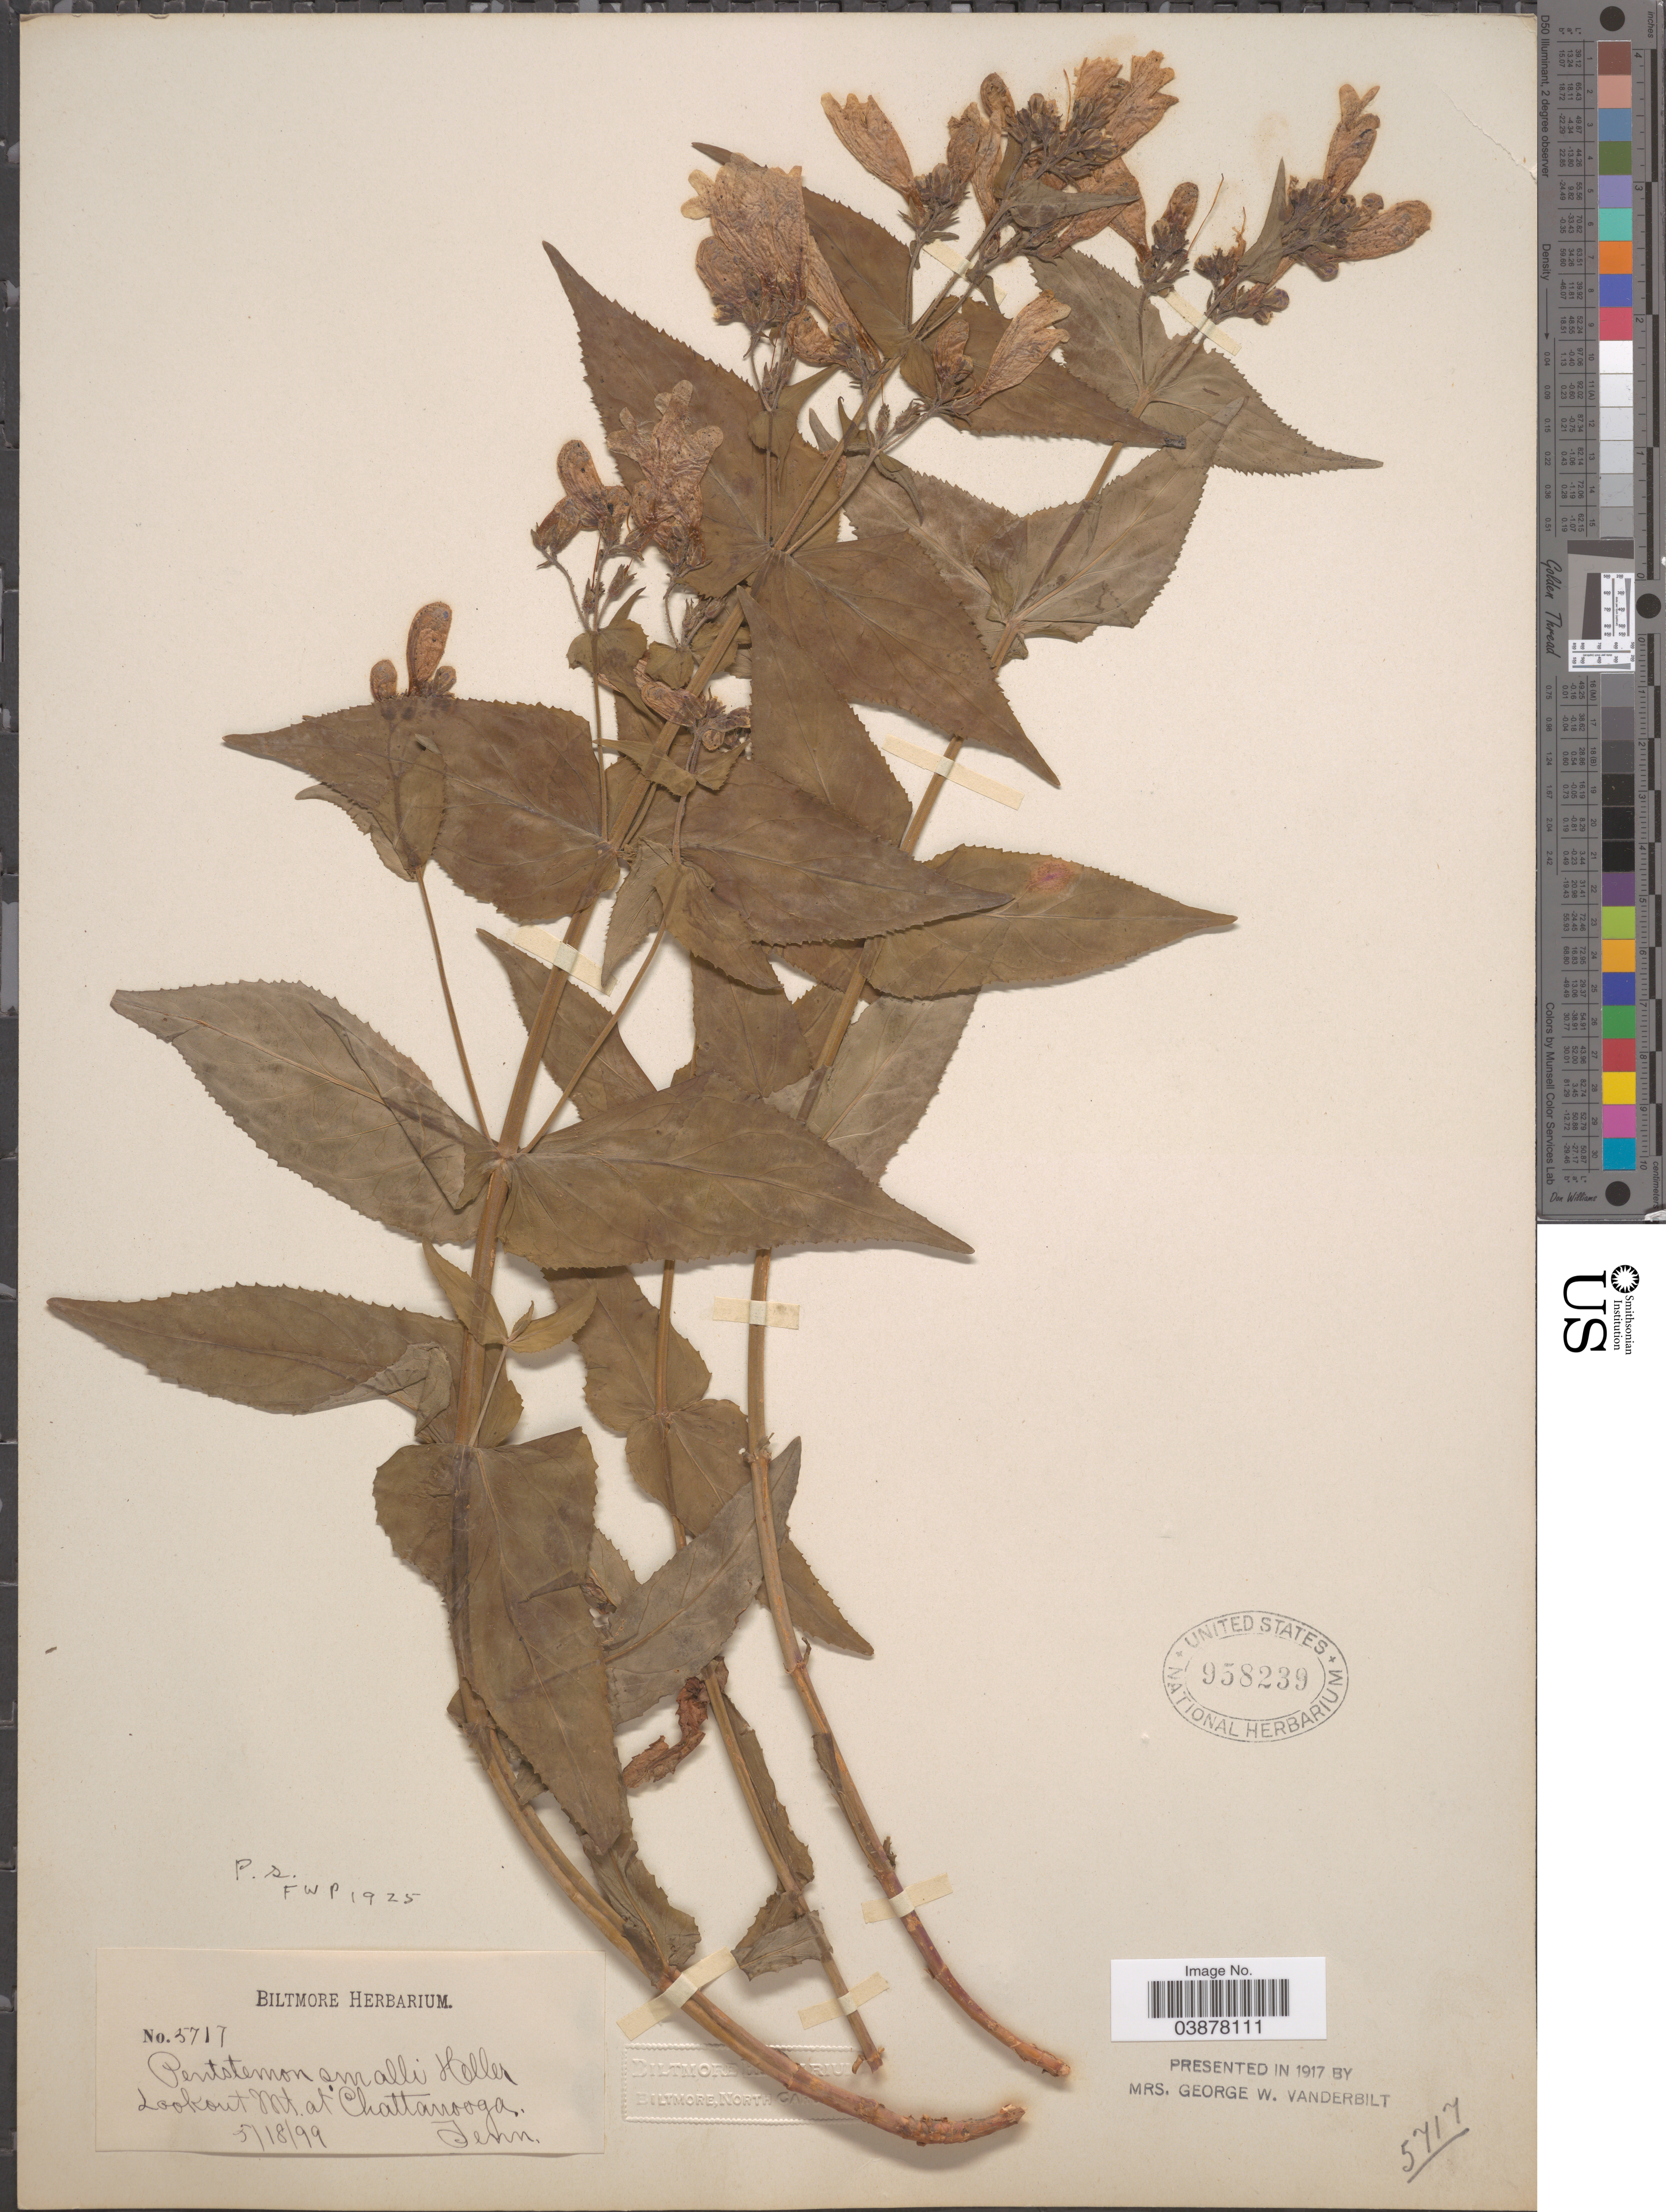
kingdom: Plantae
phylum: Tracheophyta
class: Magnoliopsida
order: Lamiales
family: Plantaginaceae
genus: Penstemon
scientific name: Penstemon smallii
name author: A. Heller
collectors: ex herb. Biltmore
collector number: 5717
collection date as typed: Transcribed d/m/y: 18/5/99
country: United States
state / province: Tennessee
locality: Lookout Mt. at Chattanooga.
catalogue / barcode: US 958239